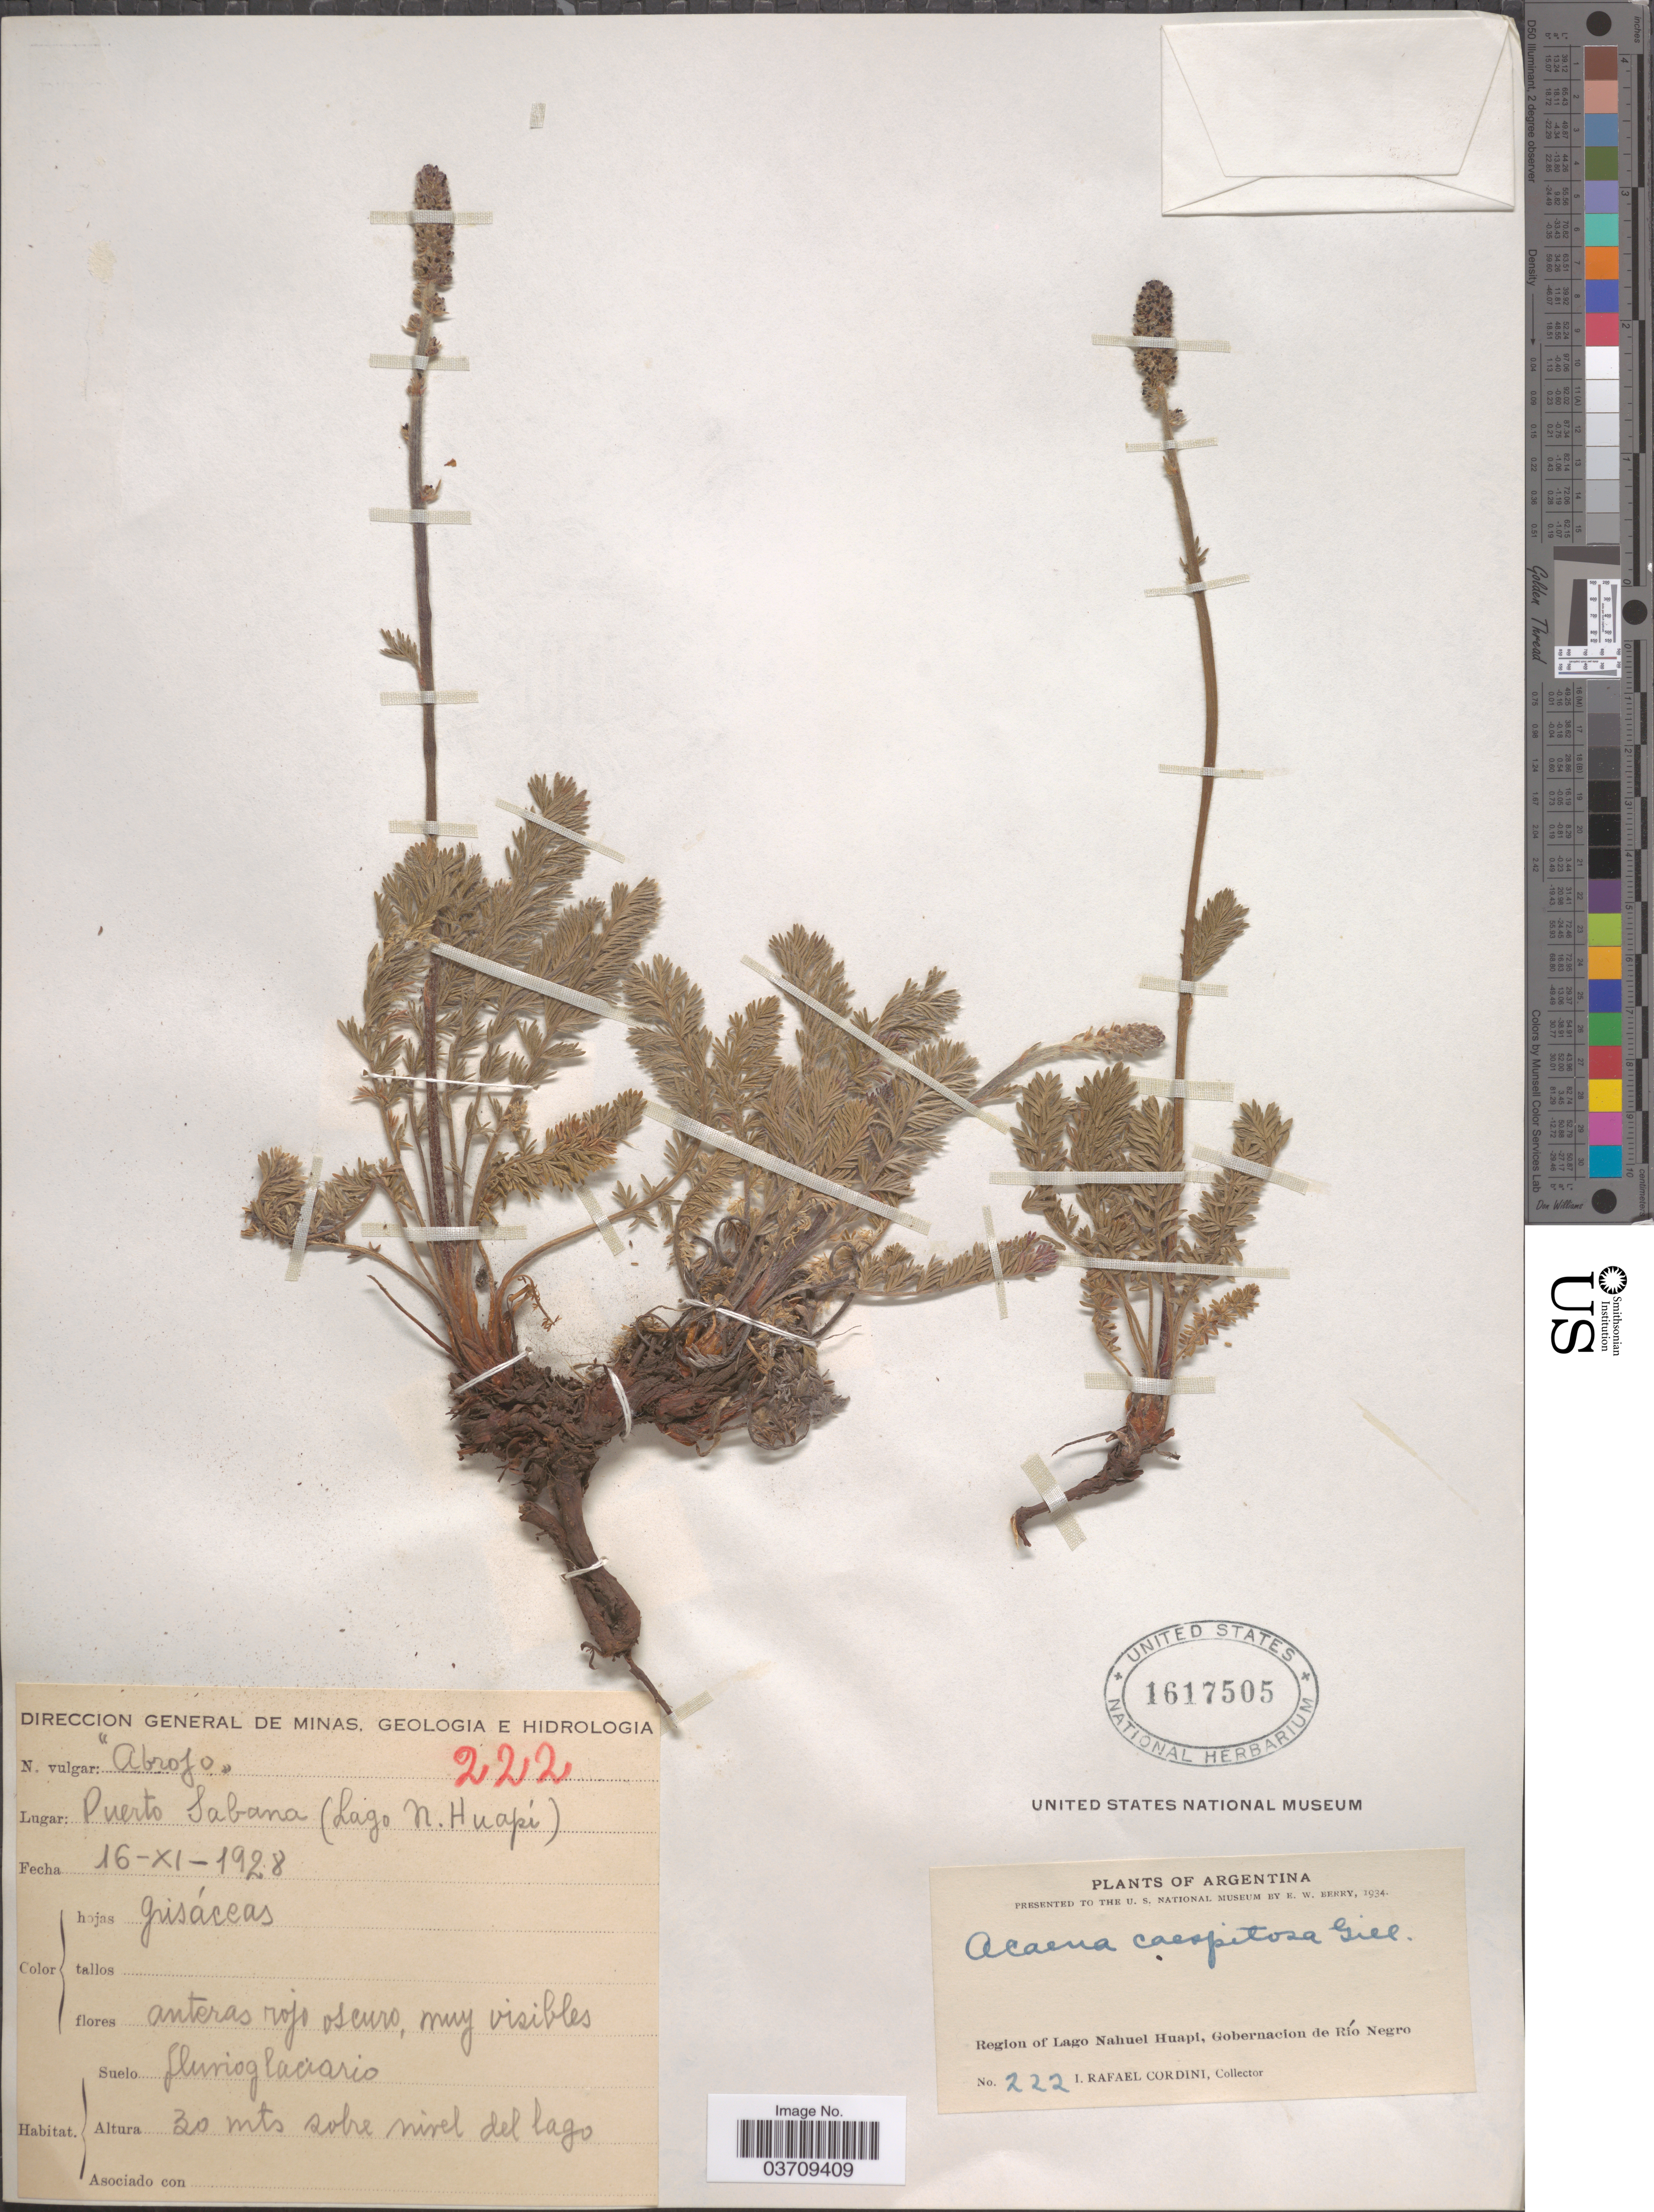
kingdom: Plantae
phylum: Tracheophyta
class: Magnoliopsida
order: Rosales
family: Rosaceae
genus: Acaena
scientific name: Acaena caespitosa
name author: Gillies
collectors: I. Cordini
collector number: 222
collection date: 1928-11-16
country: Argentina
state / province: Rio Negro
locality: Region of Lago Nahuel Huapi, Gobernacion de Río Negro. Puerto Sabana (Lago N. Huapi).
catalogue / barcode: US 1617505